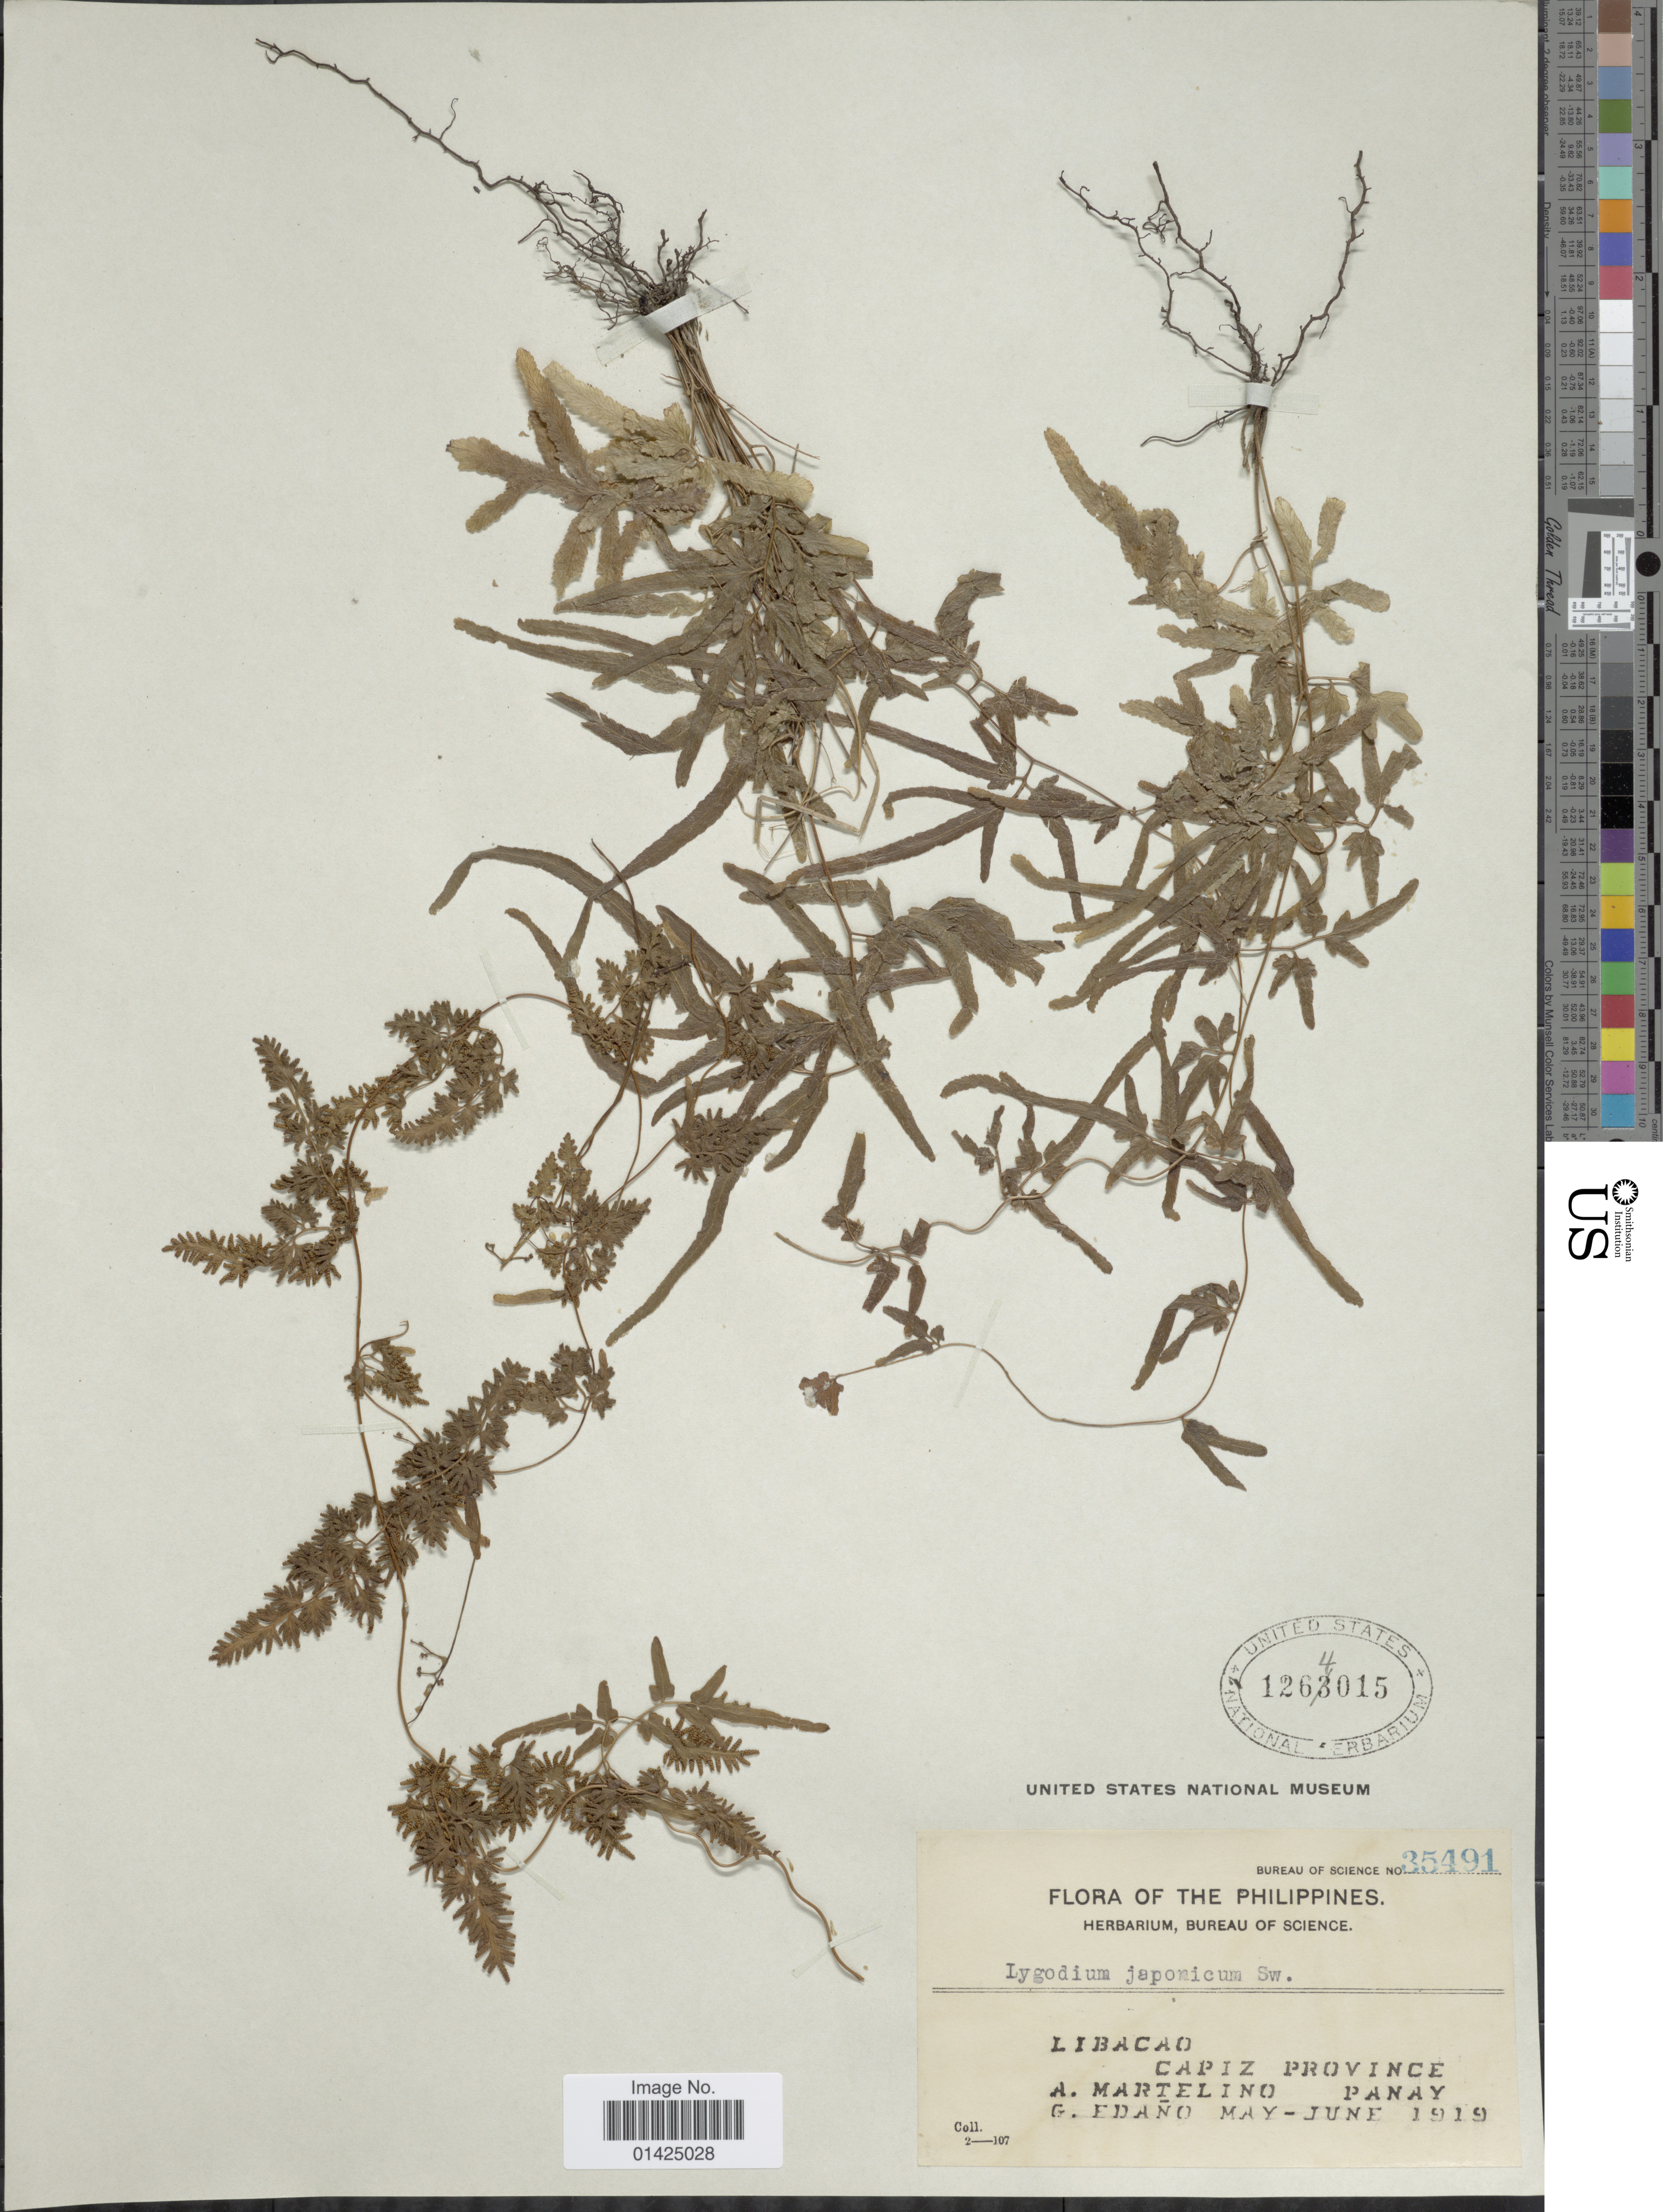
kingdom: Plantae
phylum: Tracheophyta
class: Polypodiopsida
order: Schizaeales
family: Lygodiaceae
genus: Lygodium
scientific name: Lygodium japonicum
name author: (Thunb.) Sw.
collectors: A. Martelino & G. Edaño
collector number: Bureau Of Science 35419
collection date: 1919-05/1919-06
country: Philippines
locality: Libacao, Capiz Province, Panay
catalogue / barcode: US 1264015